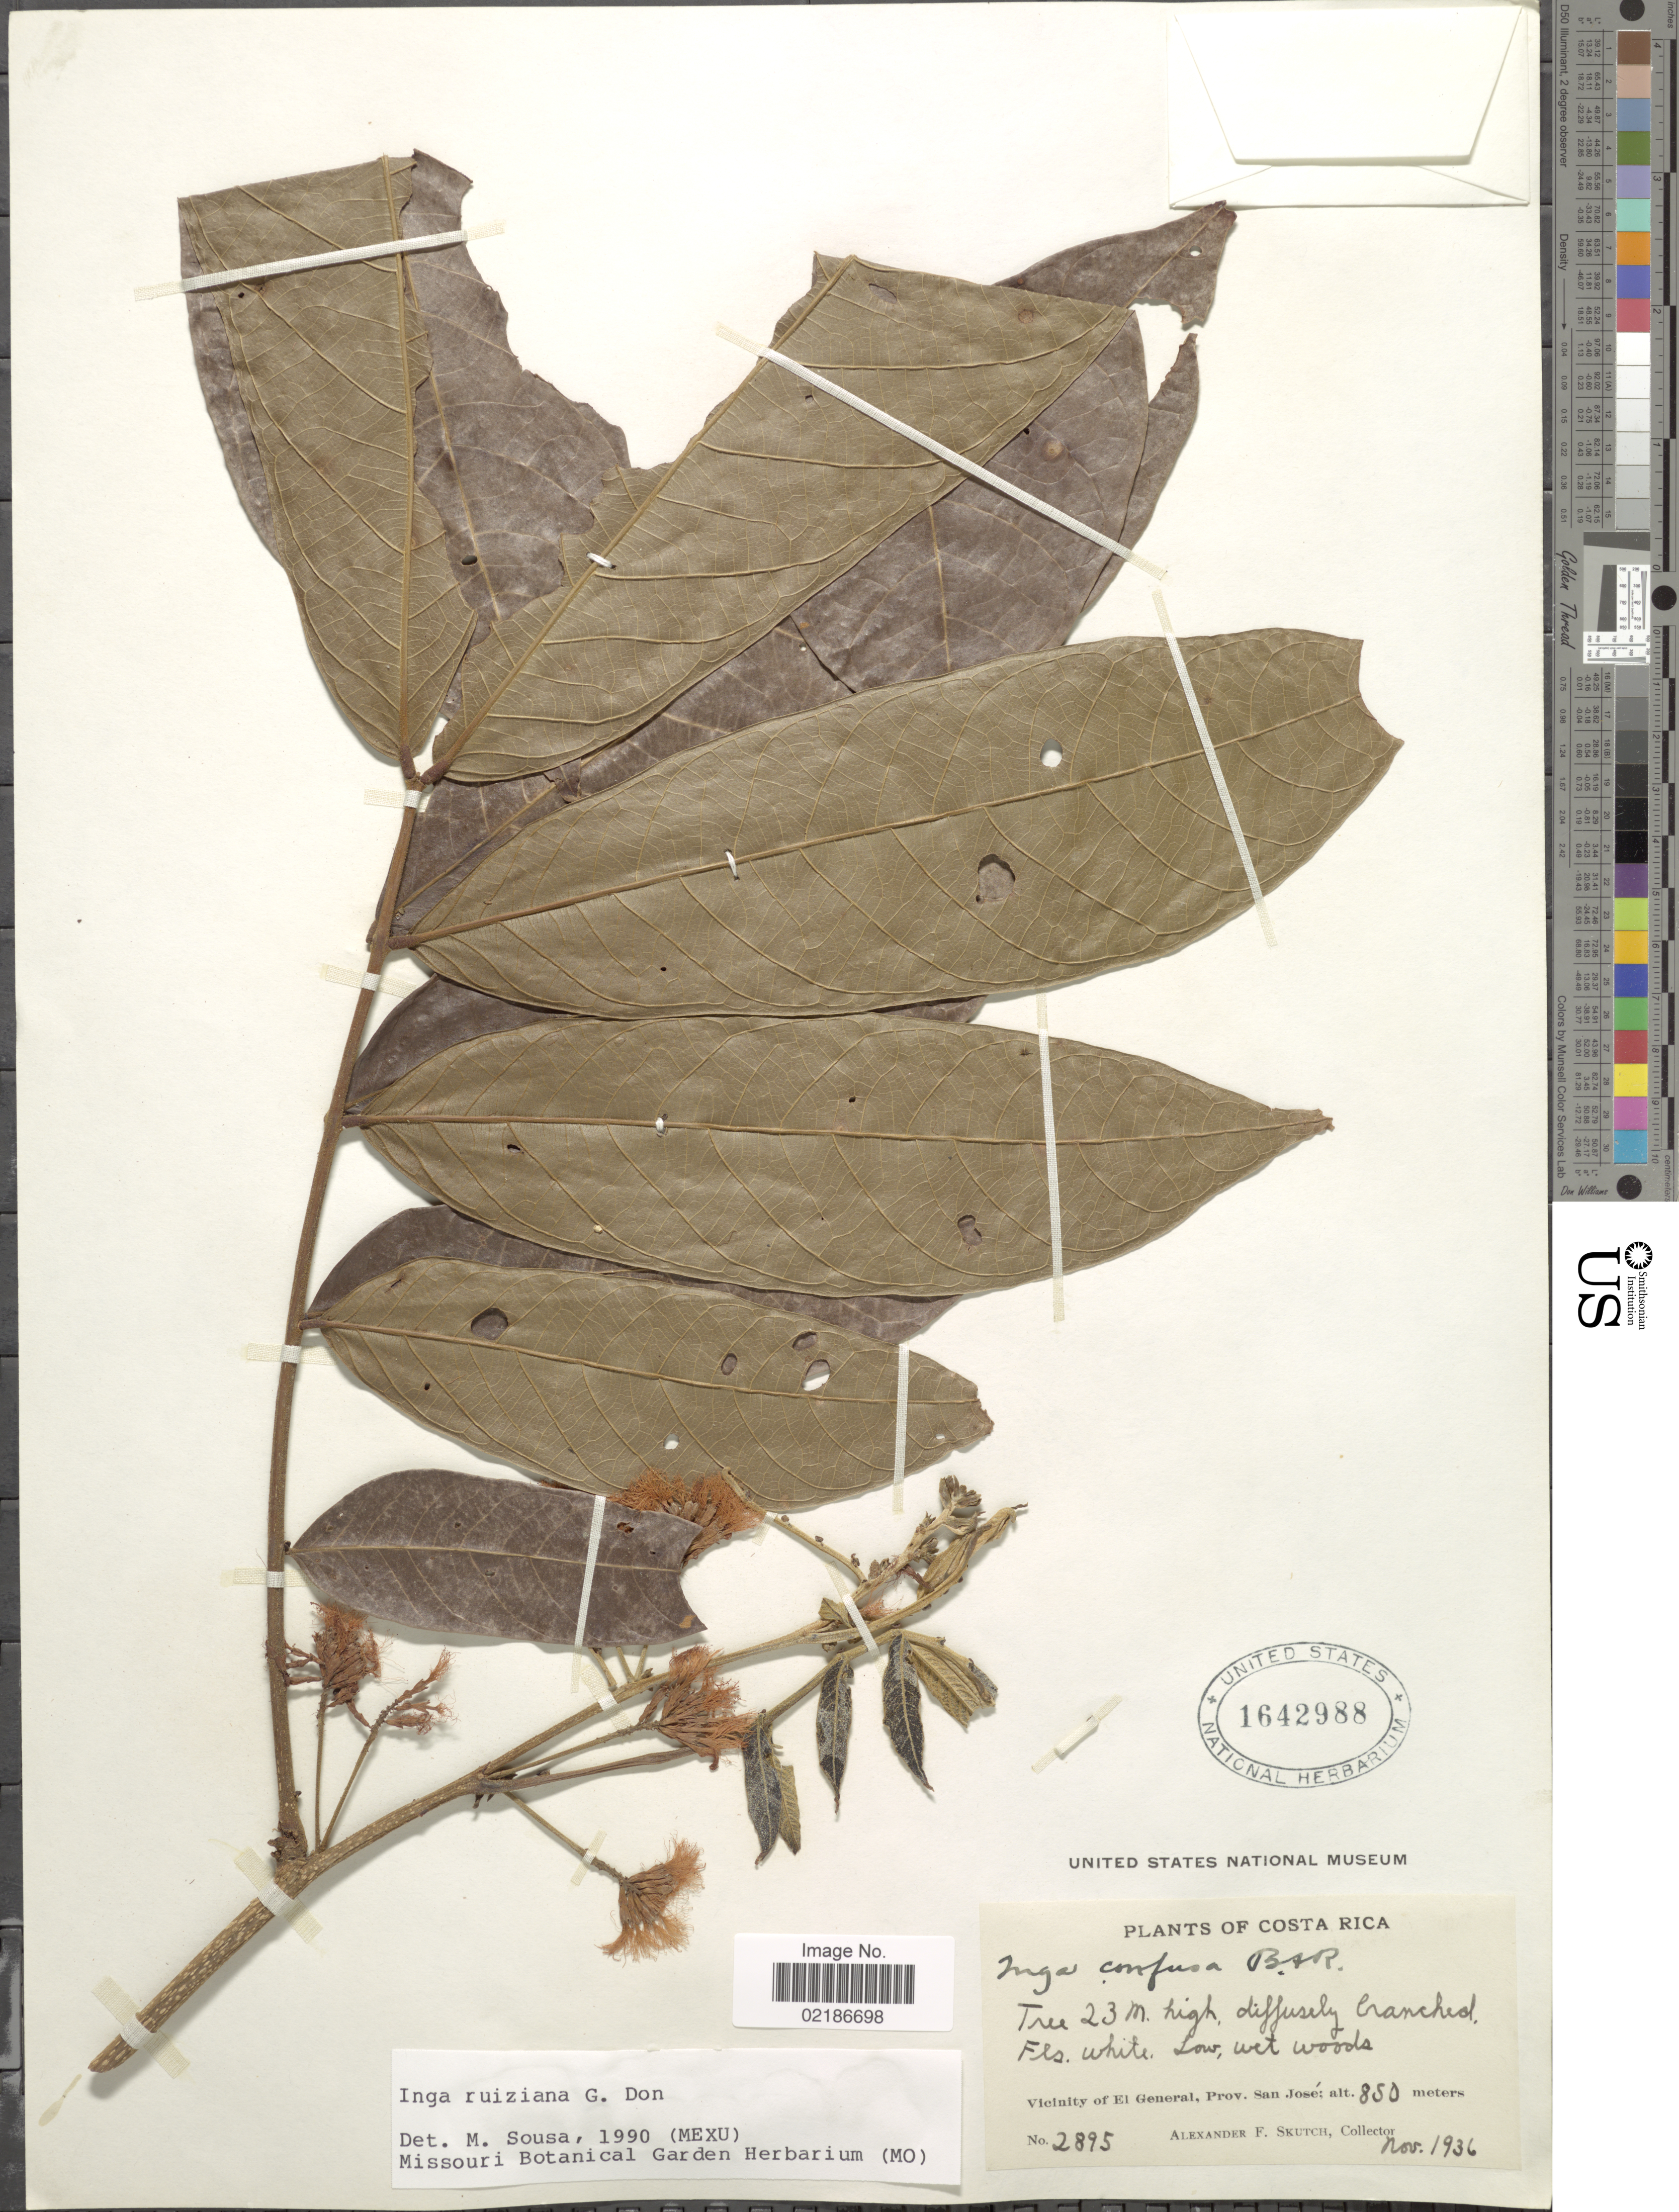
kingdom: Plantae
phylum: Tracheophyta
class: Magnoliopsida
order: Fabales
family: Fabaceae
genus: Inga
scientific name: Inga ruiziana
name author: G. Don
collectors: A. F. Skutch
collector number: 2895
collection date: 1936-11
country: Costa Rica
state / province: San José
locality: Vicinity of El General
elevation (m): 850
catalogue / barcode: US 1642988